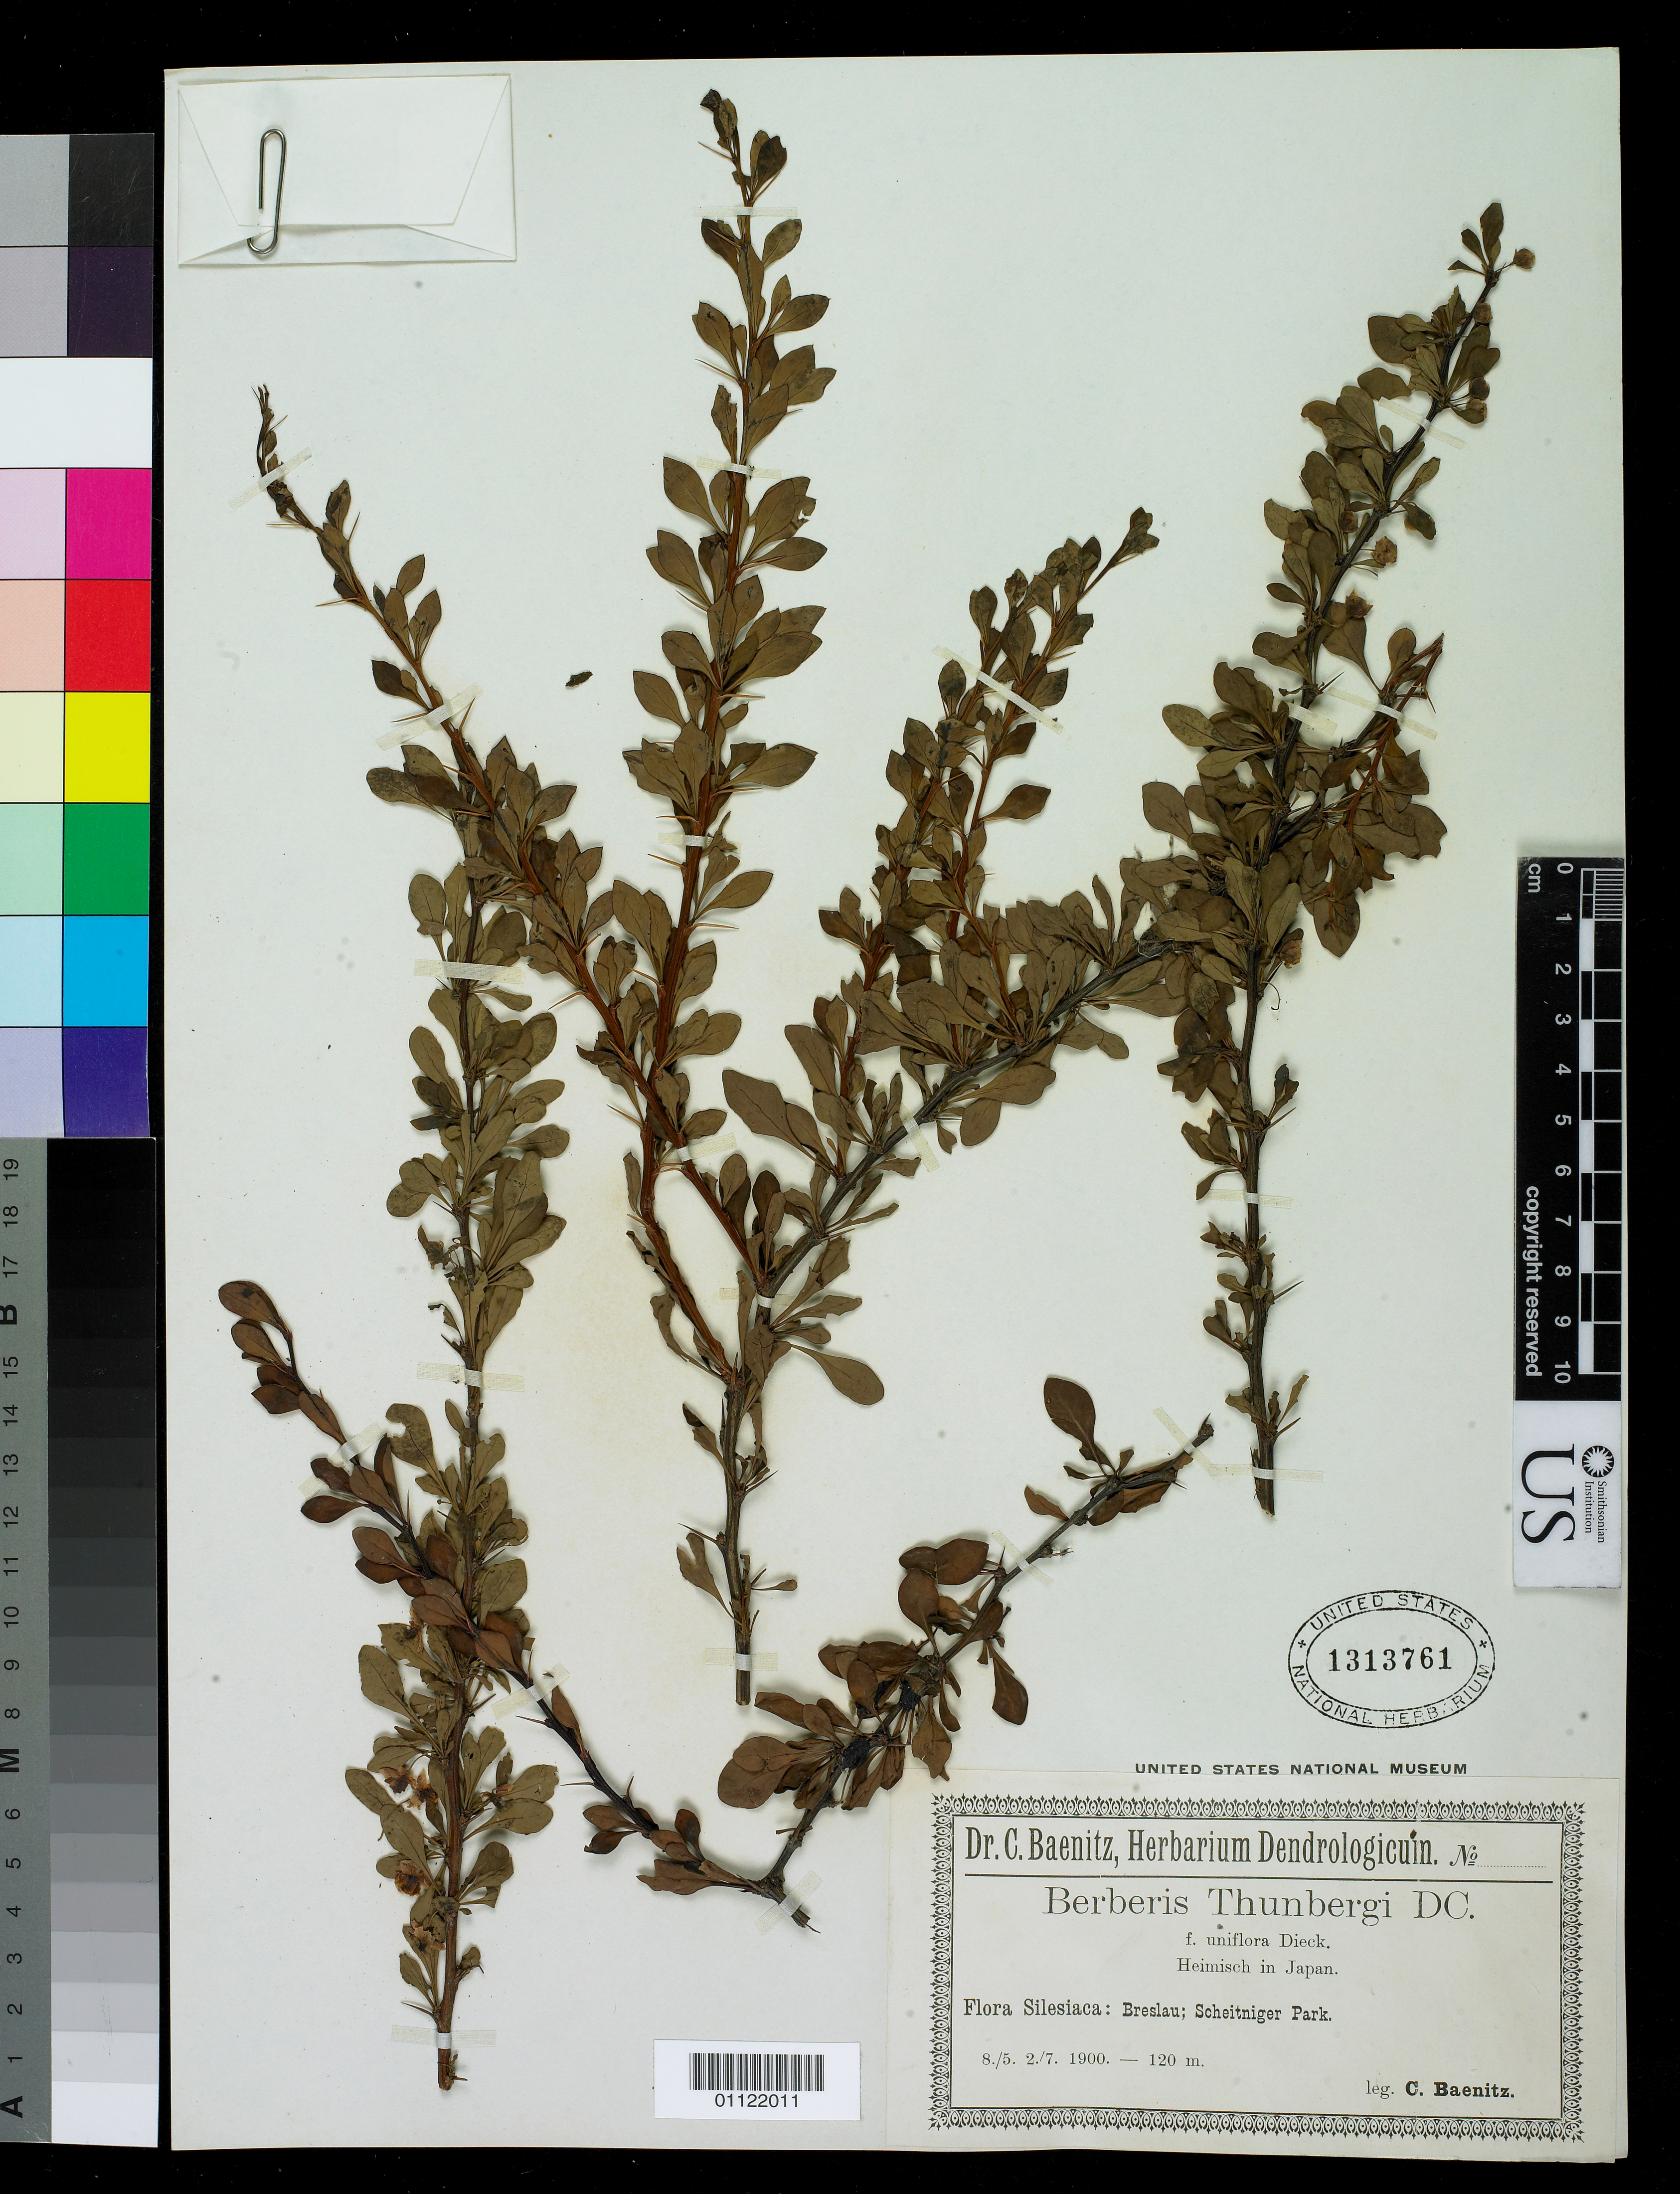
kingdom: Plantae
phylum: Tracheophyta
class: Magnoliopsida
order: Ranunculales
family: Berberidaceae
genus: Berberis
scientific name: Berberis thunbergii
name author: DC.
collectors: C. G. Baenitz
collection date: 1900-05-08,1900-07-02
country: Poland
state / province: Dolnoslaskie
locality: Scheitniger Park, Breslau (Wroclaw)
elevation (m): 120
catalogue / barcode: US 1313761